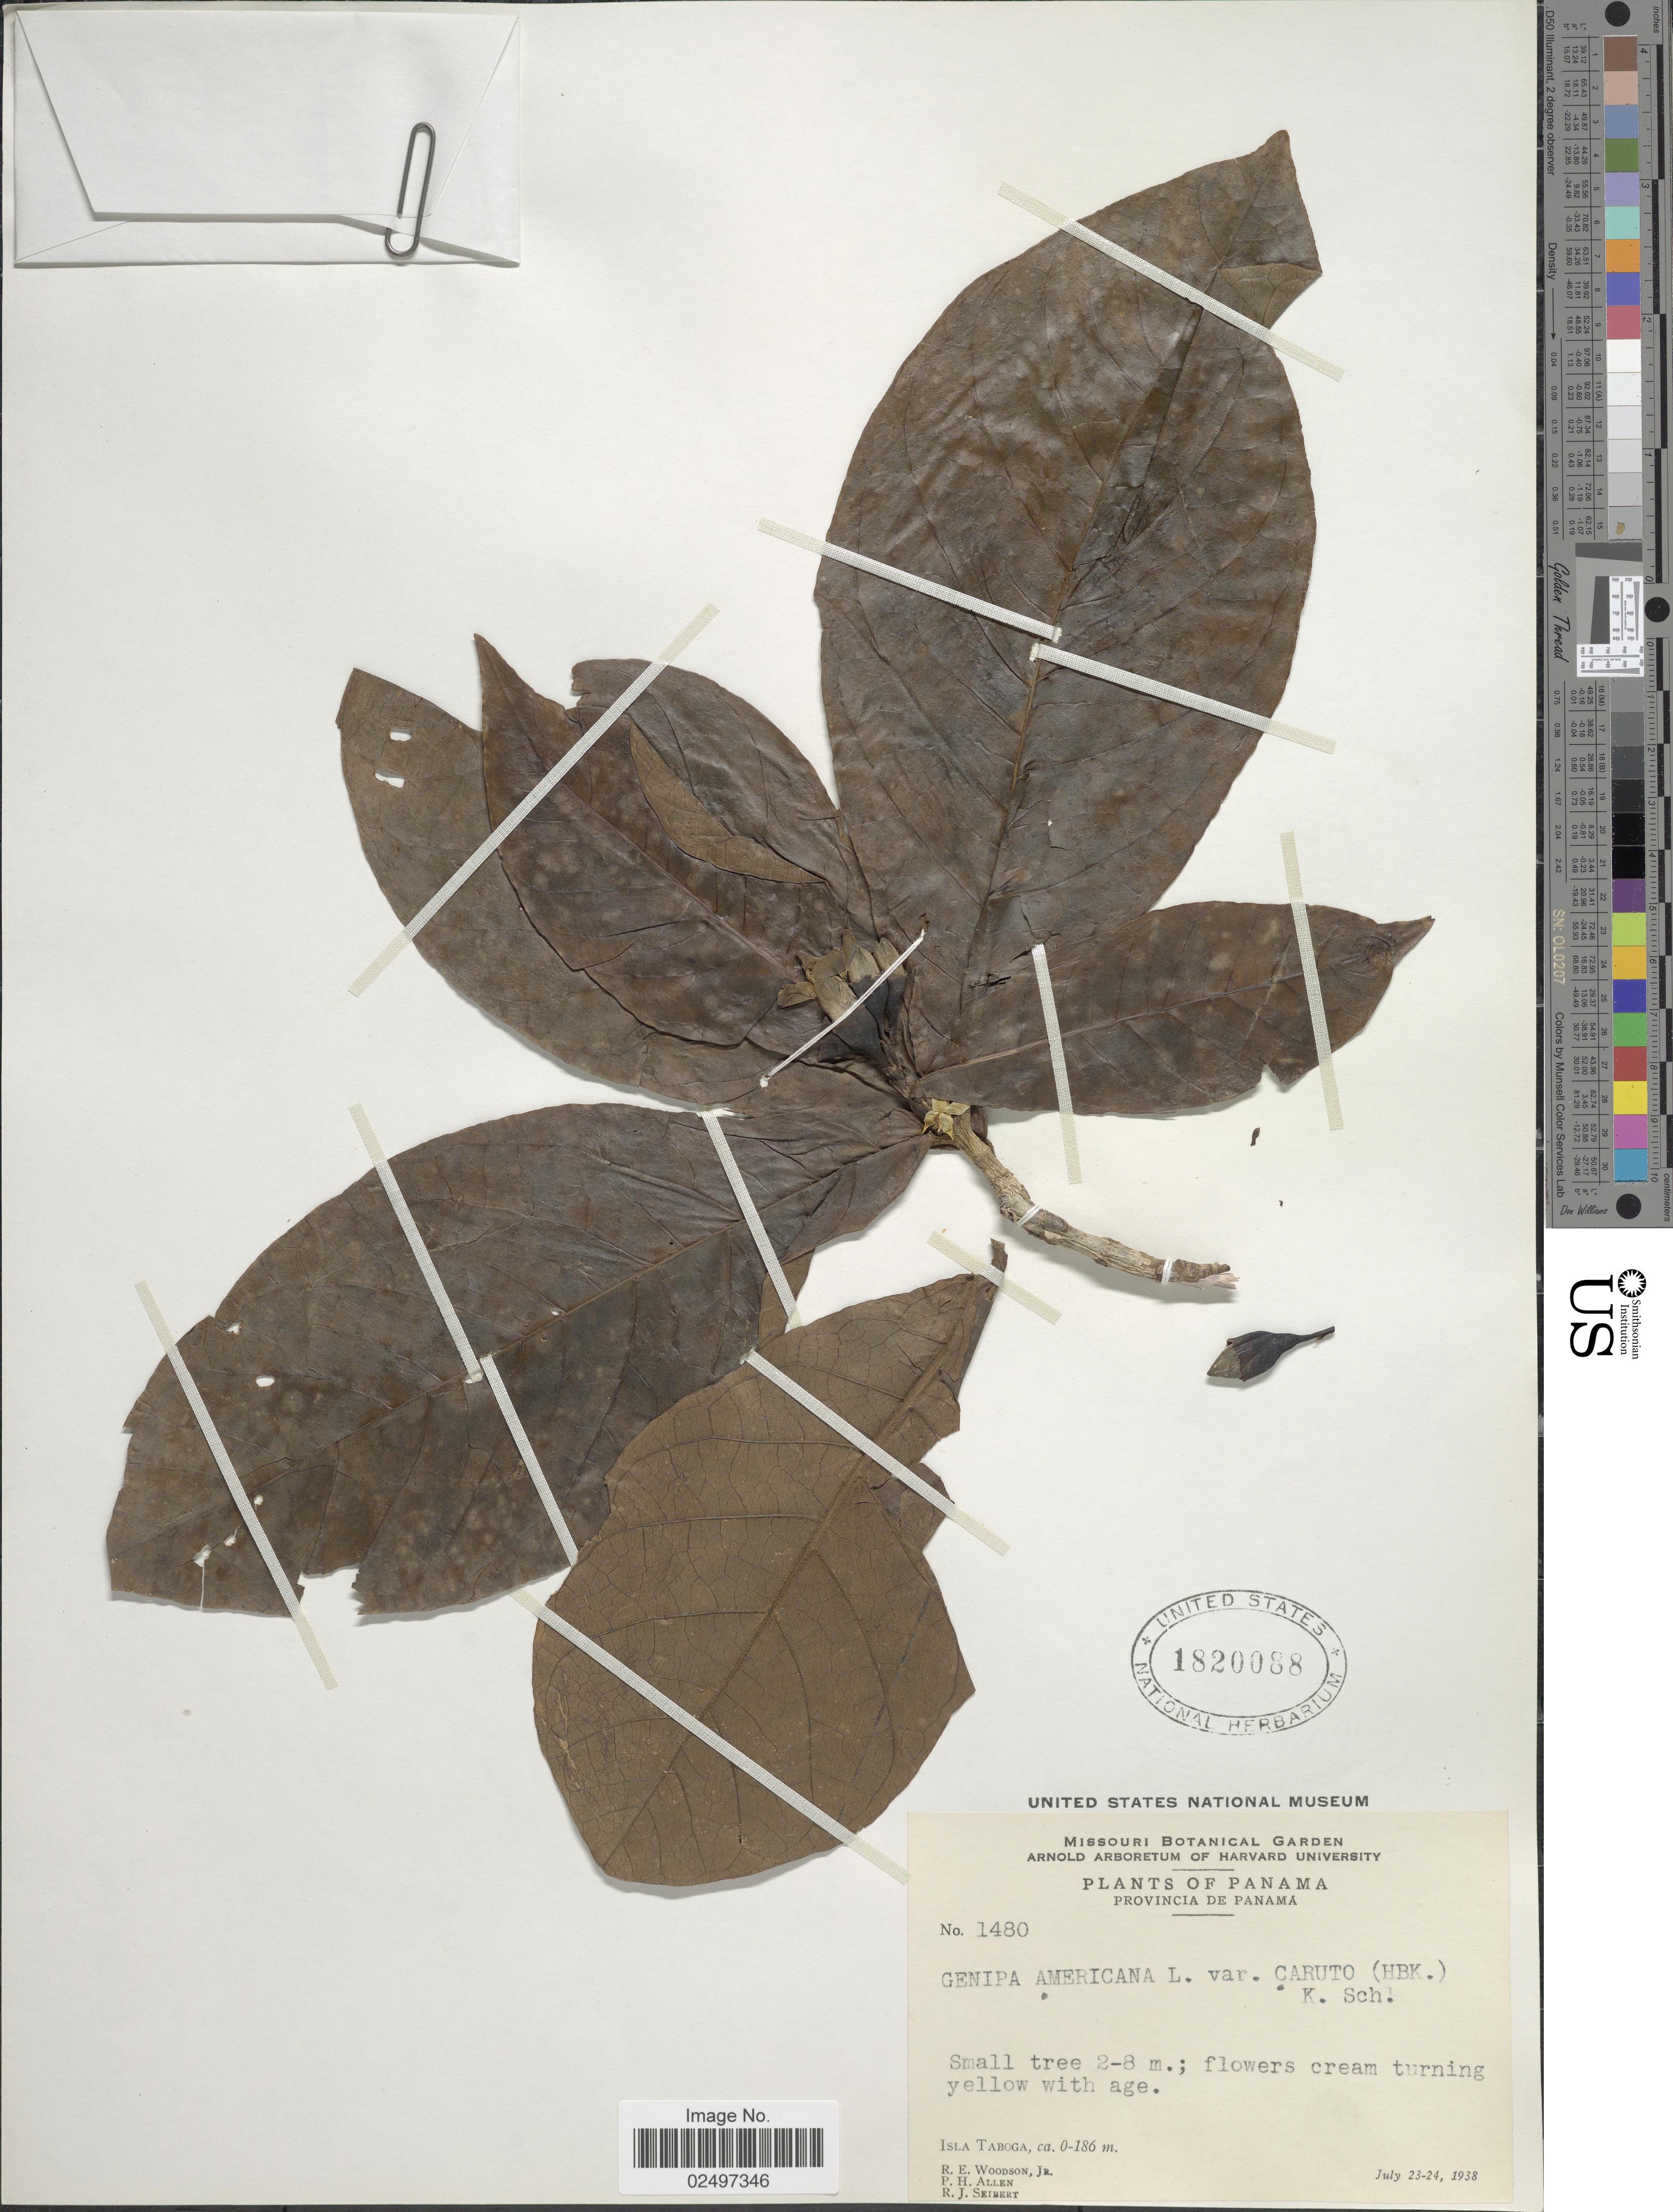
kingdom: Plantae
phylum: Tracheophyta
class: Magnoliopsida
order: Gentianales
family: Rubiaceae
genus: Genipa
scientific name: Genipa americana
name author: L.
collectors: R. E. Woodson, P. H. Allen & R. J. Seibert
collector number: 1480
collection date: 1938-07-23/1938-07-24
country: Panama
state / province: Panamá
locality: Provincia de Panama, Isla Taboga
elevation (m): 0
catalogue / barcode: US 1820088